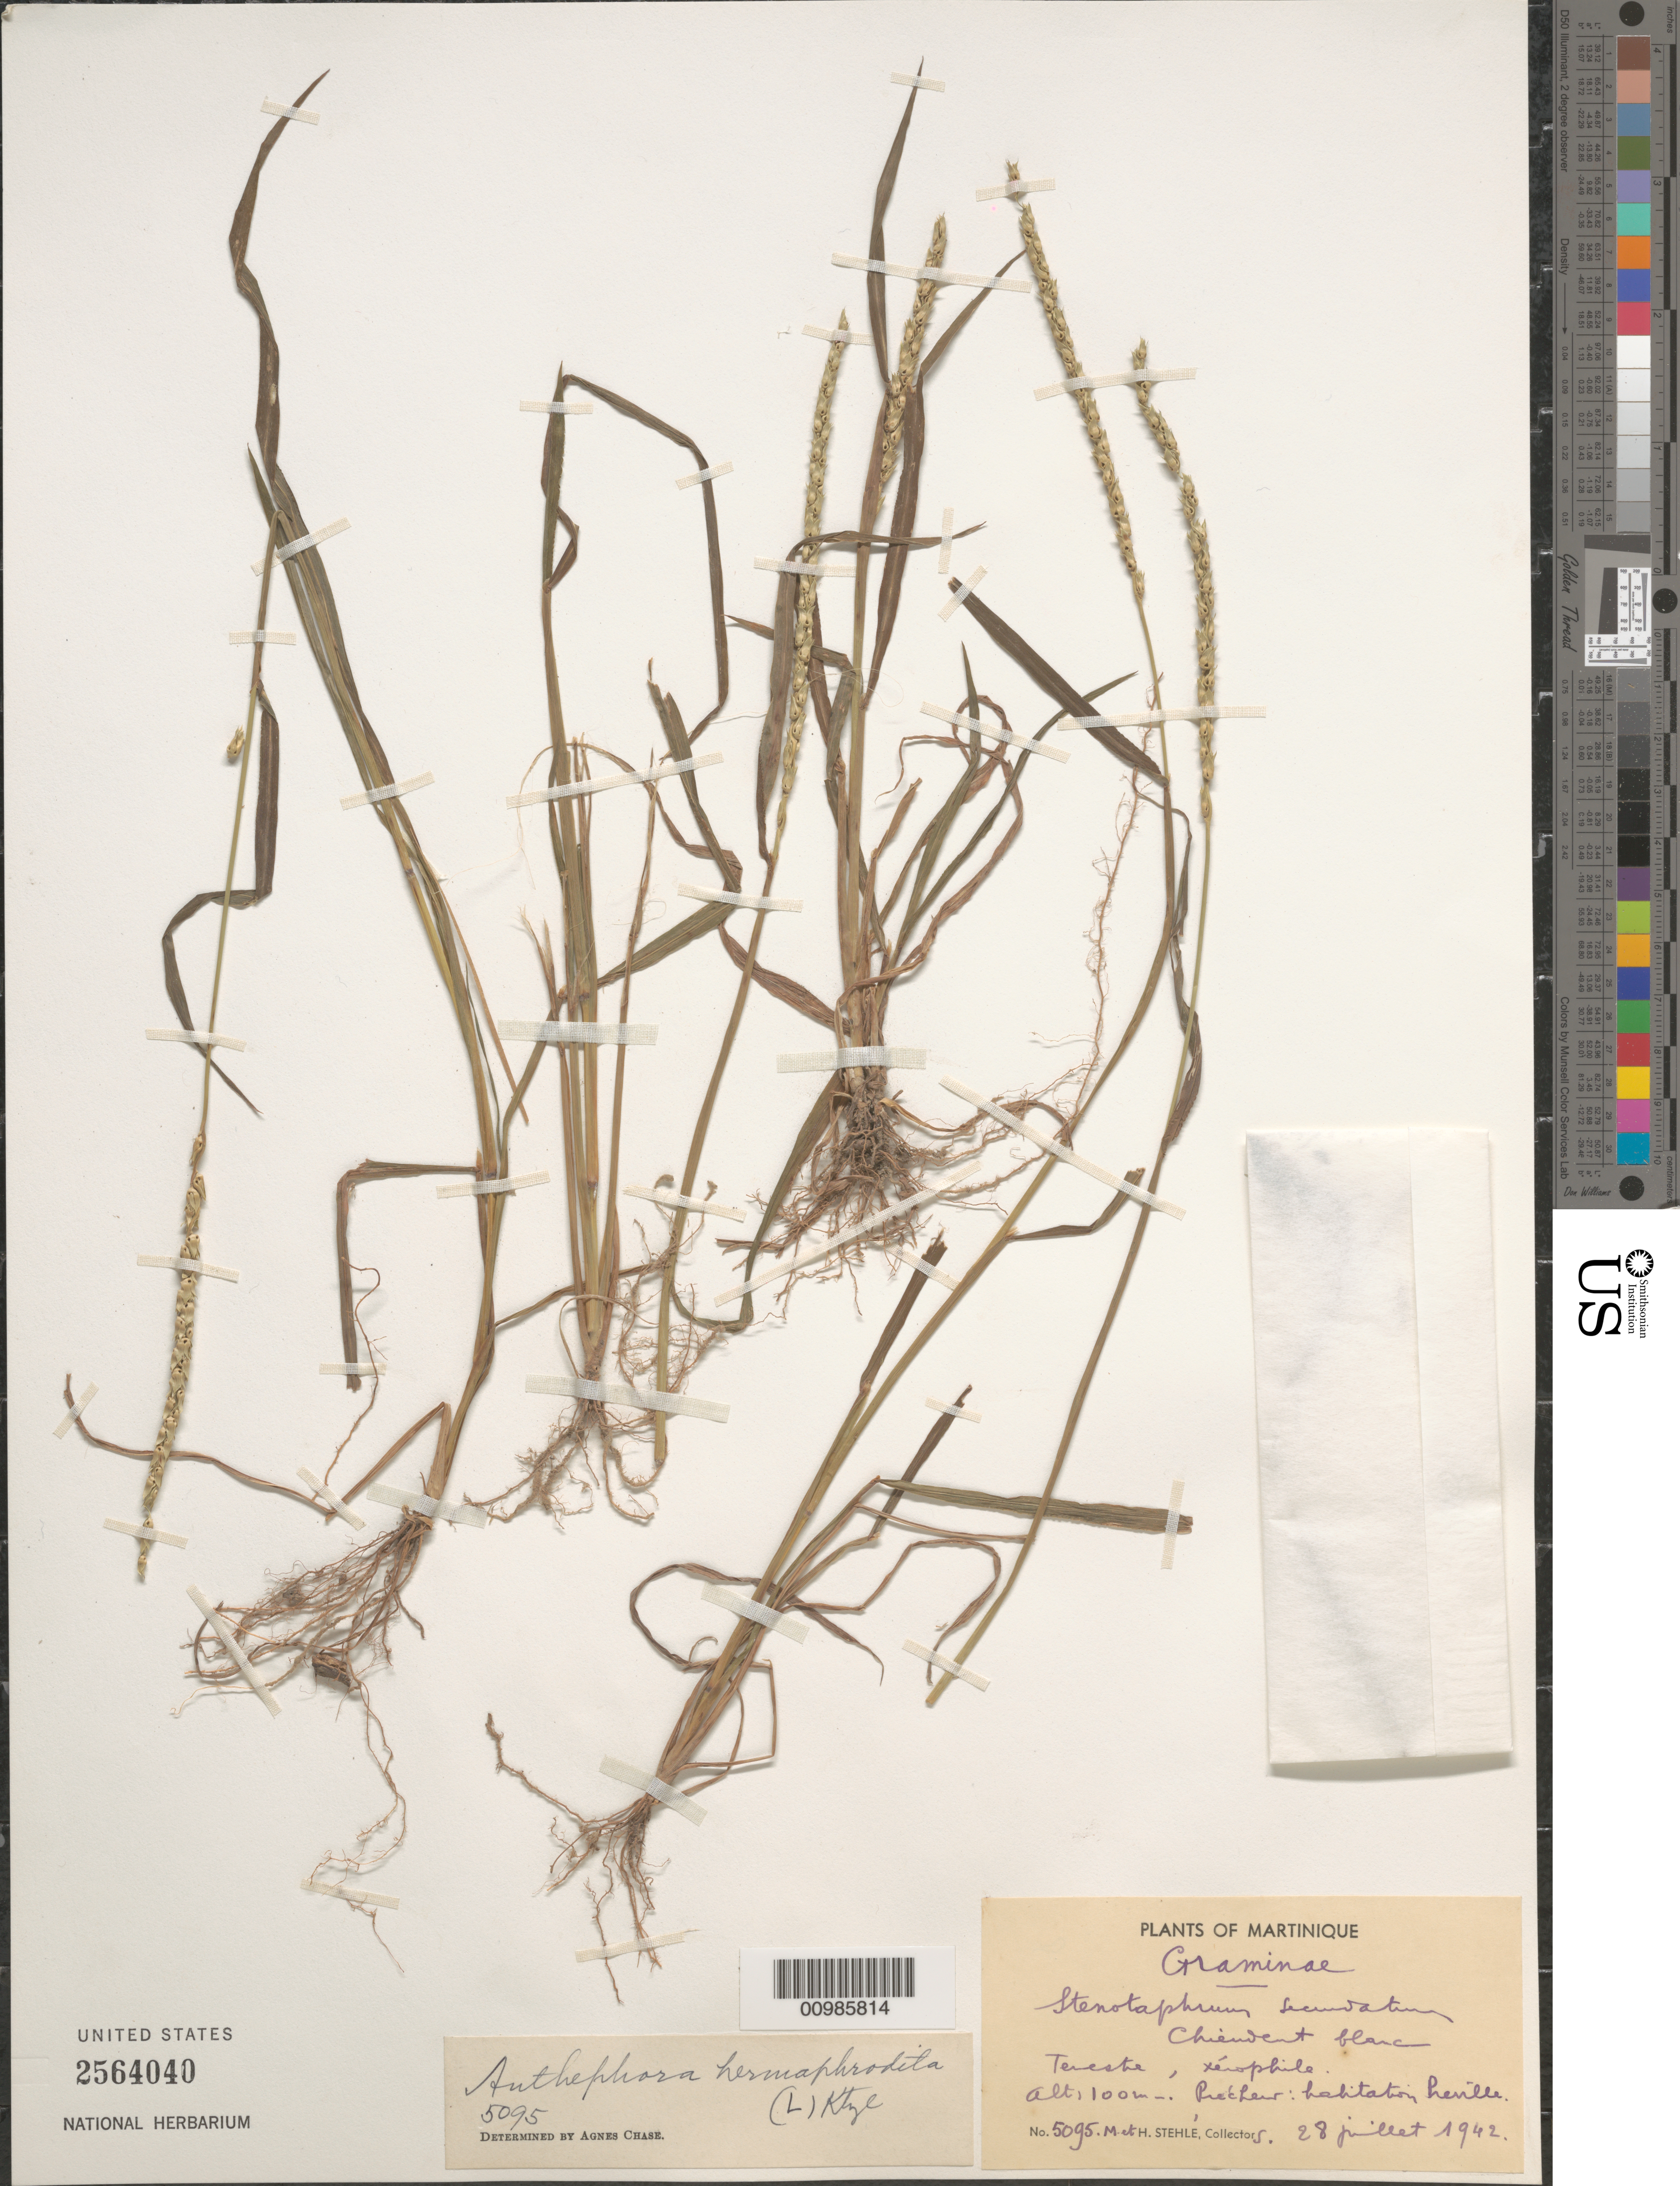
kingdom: Plantae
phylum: Tracheophyta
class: Liliopsida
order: Poales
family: Poaceae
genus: Anthephora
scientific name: Anthephora hermaphrodita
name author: (L.) Kuntze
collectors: H. Stehlé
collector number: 5095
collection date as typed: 28 Jul 1942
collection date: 1942-07-28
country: Martinique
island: Martinique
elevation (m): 100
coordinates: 0 N, 0 E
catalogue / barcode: US 2564040